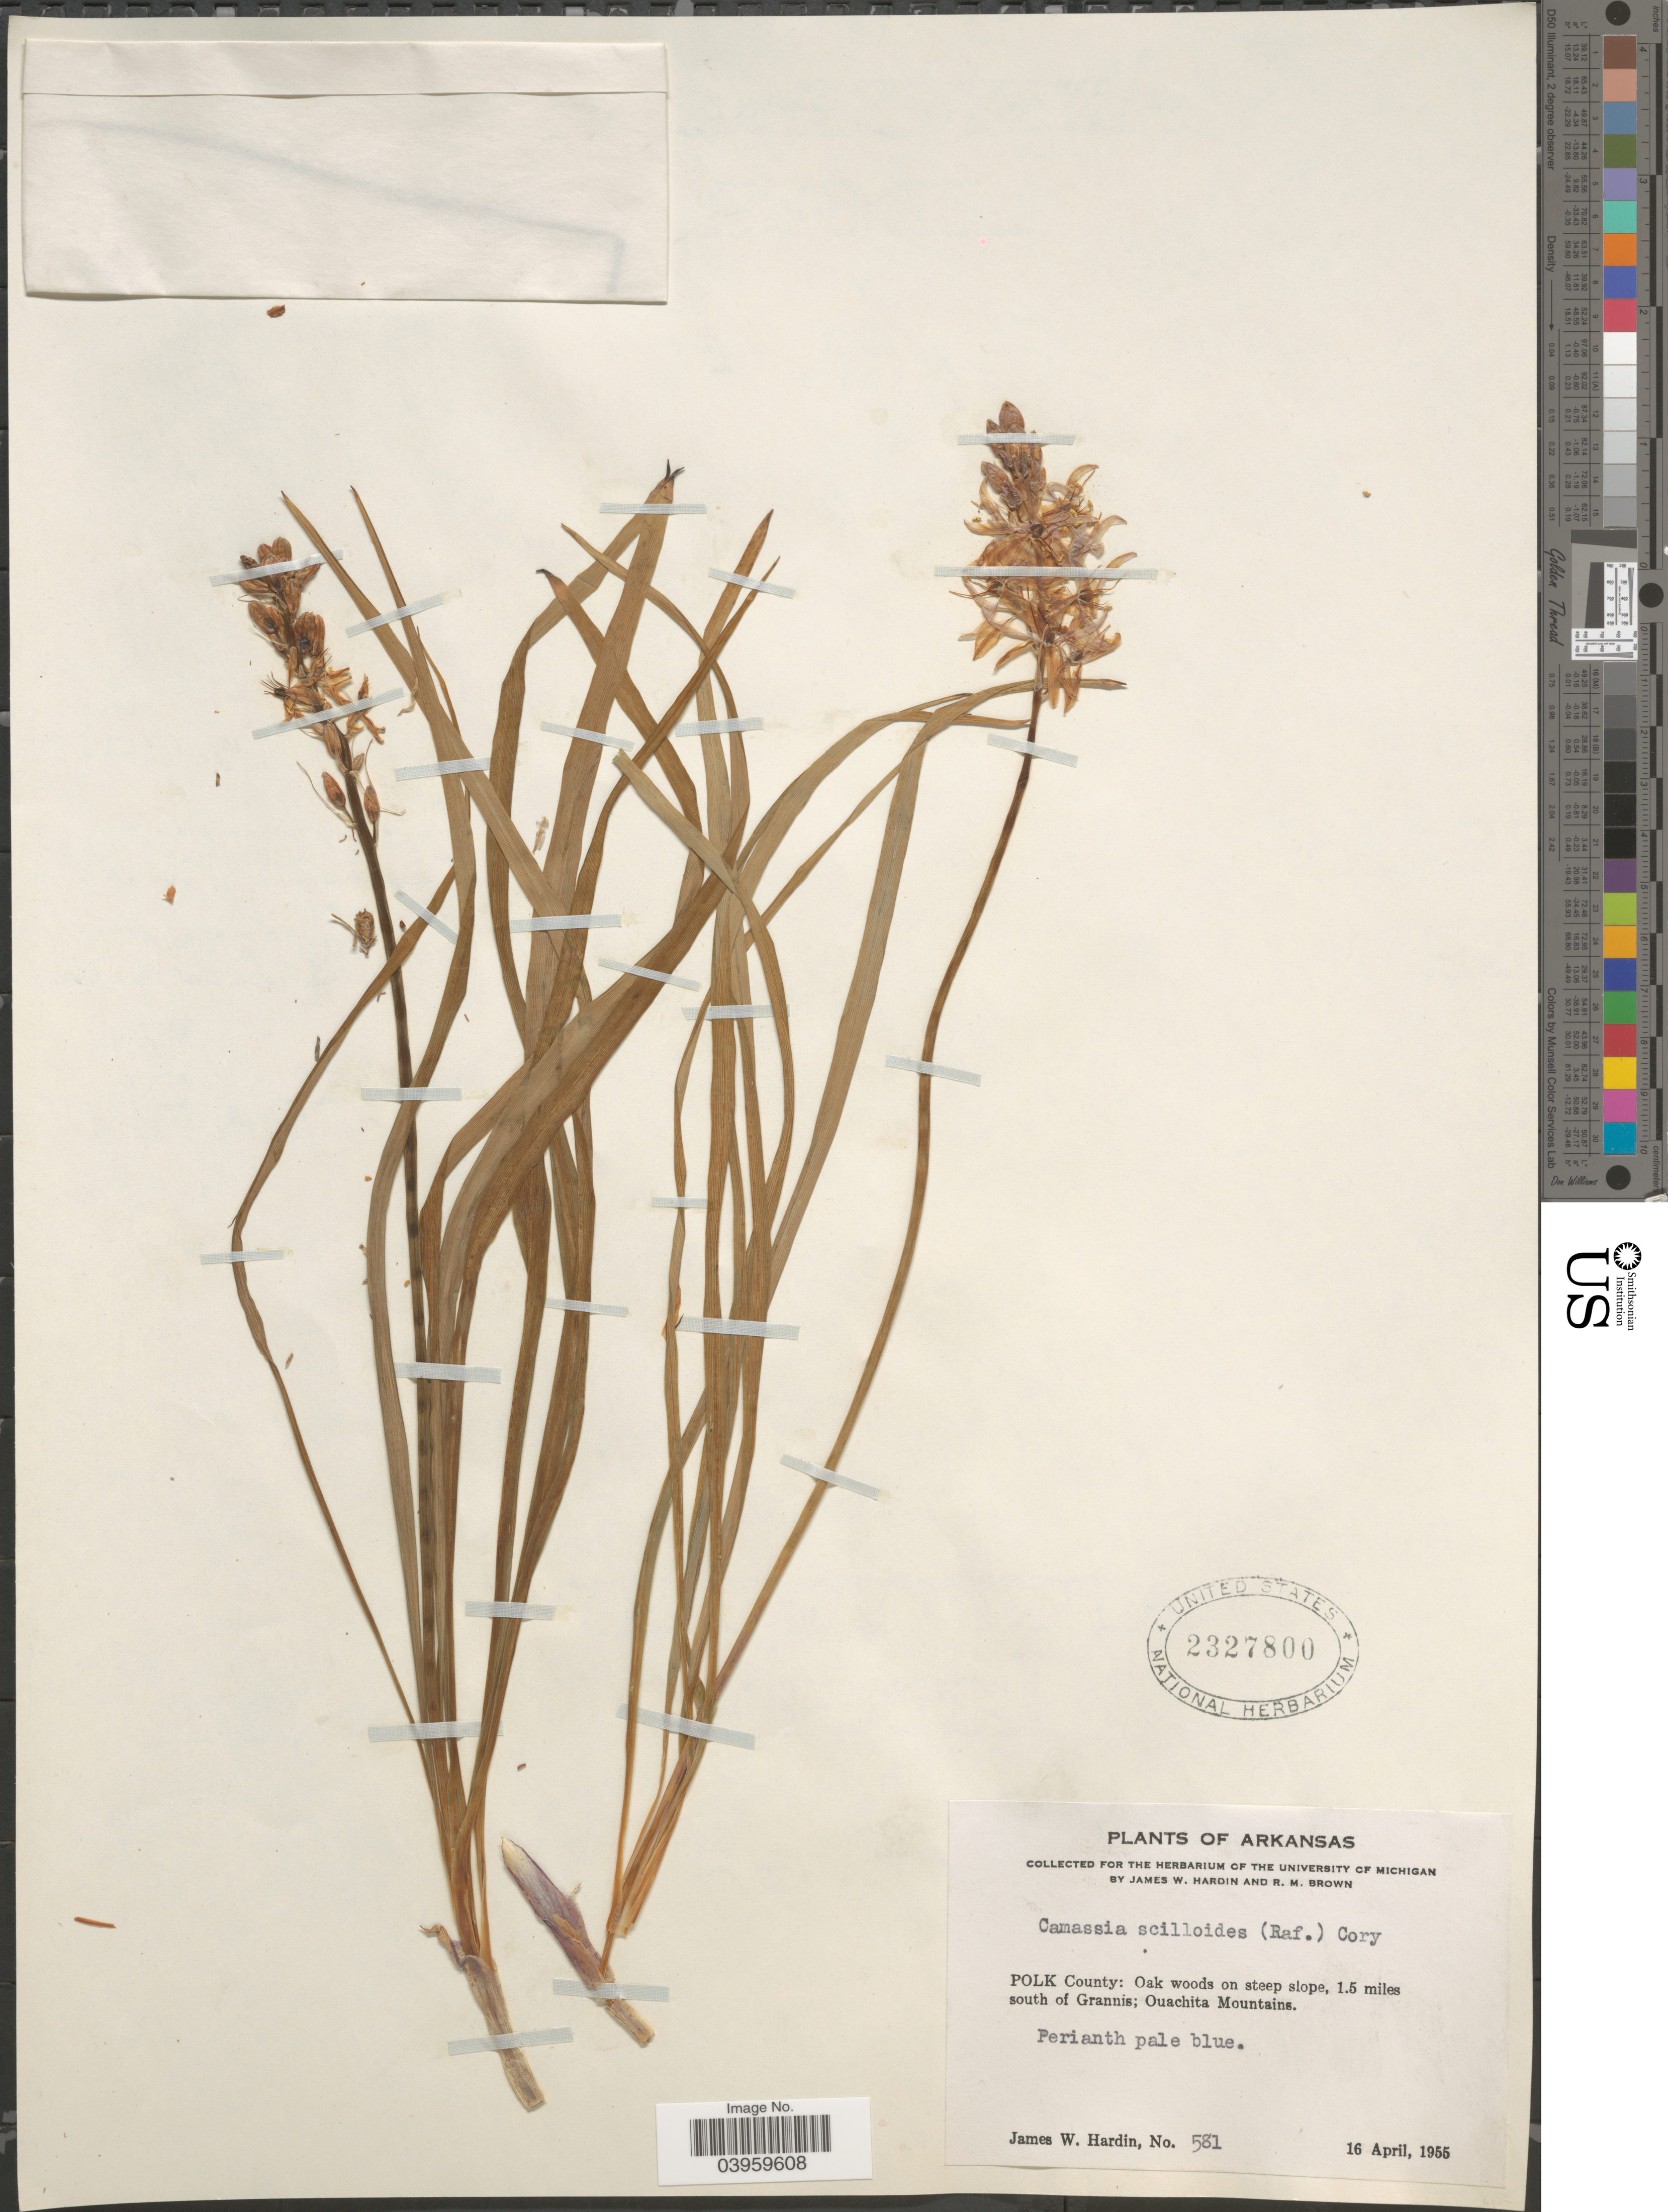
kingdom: Plantae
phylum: Tracheophyta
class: Liliopsida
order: Asparagales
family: Asparagaceae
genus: Camassia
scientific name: Camassia scilloides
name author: (Raf.) Cory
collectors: J. W. Hardin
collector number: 581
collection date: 1955-04-16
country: United States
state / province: Arkansas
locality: Polk County: Oak woods on steep slope, 1.5 miles south of Grannis; Ouachita Mountains.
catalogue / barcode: US 2327800